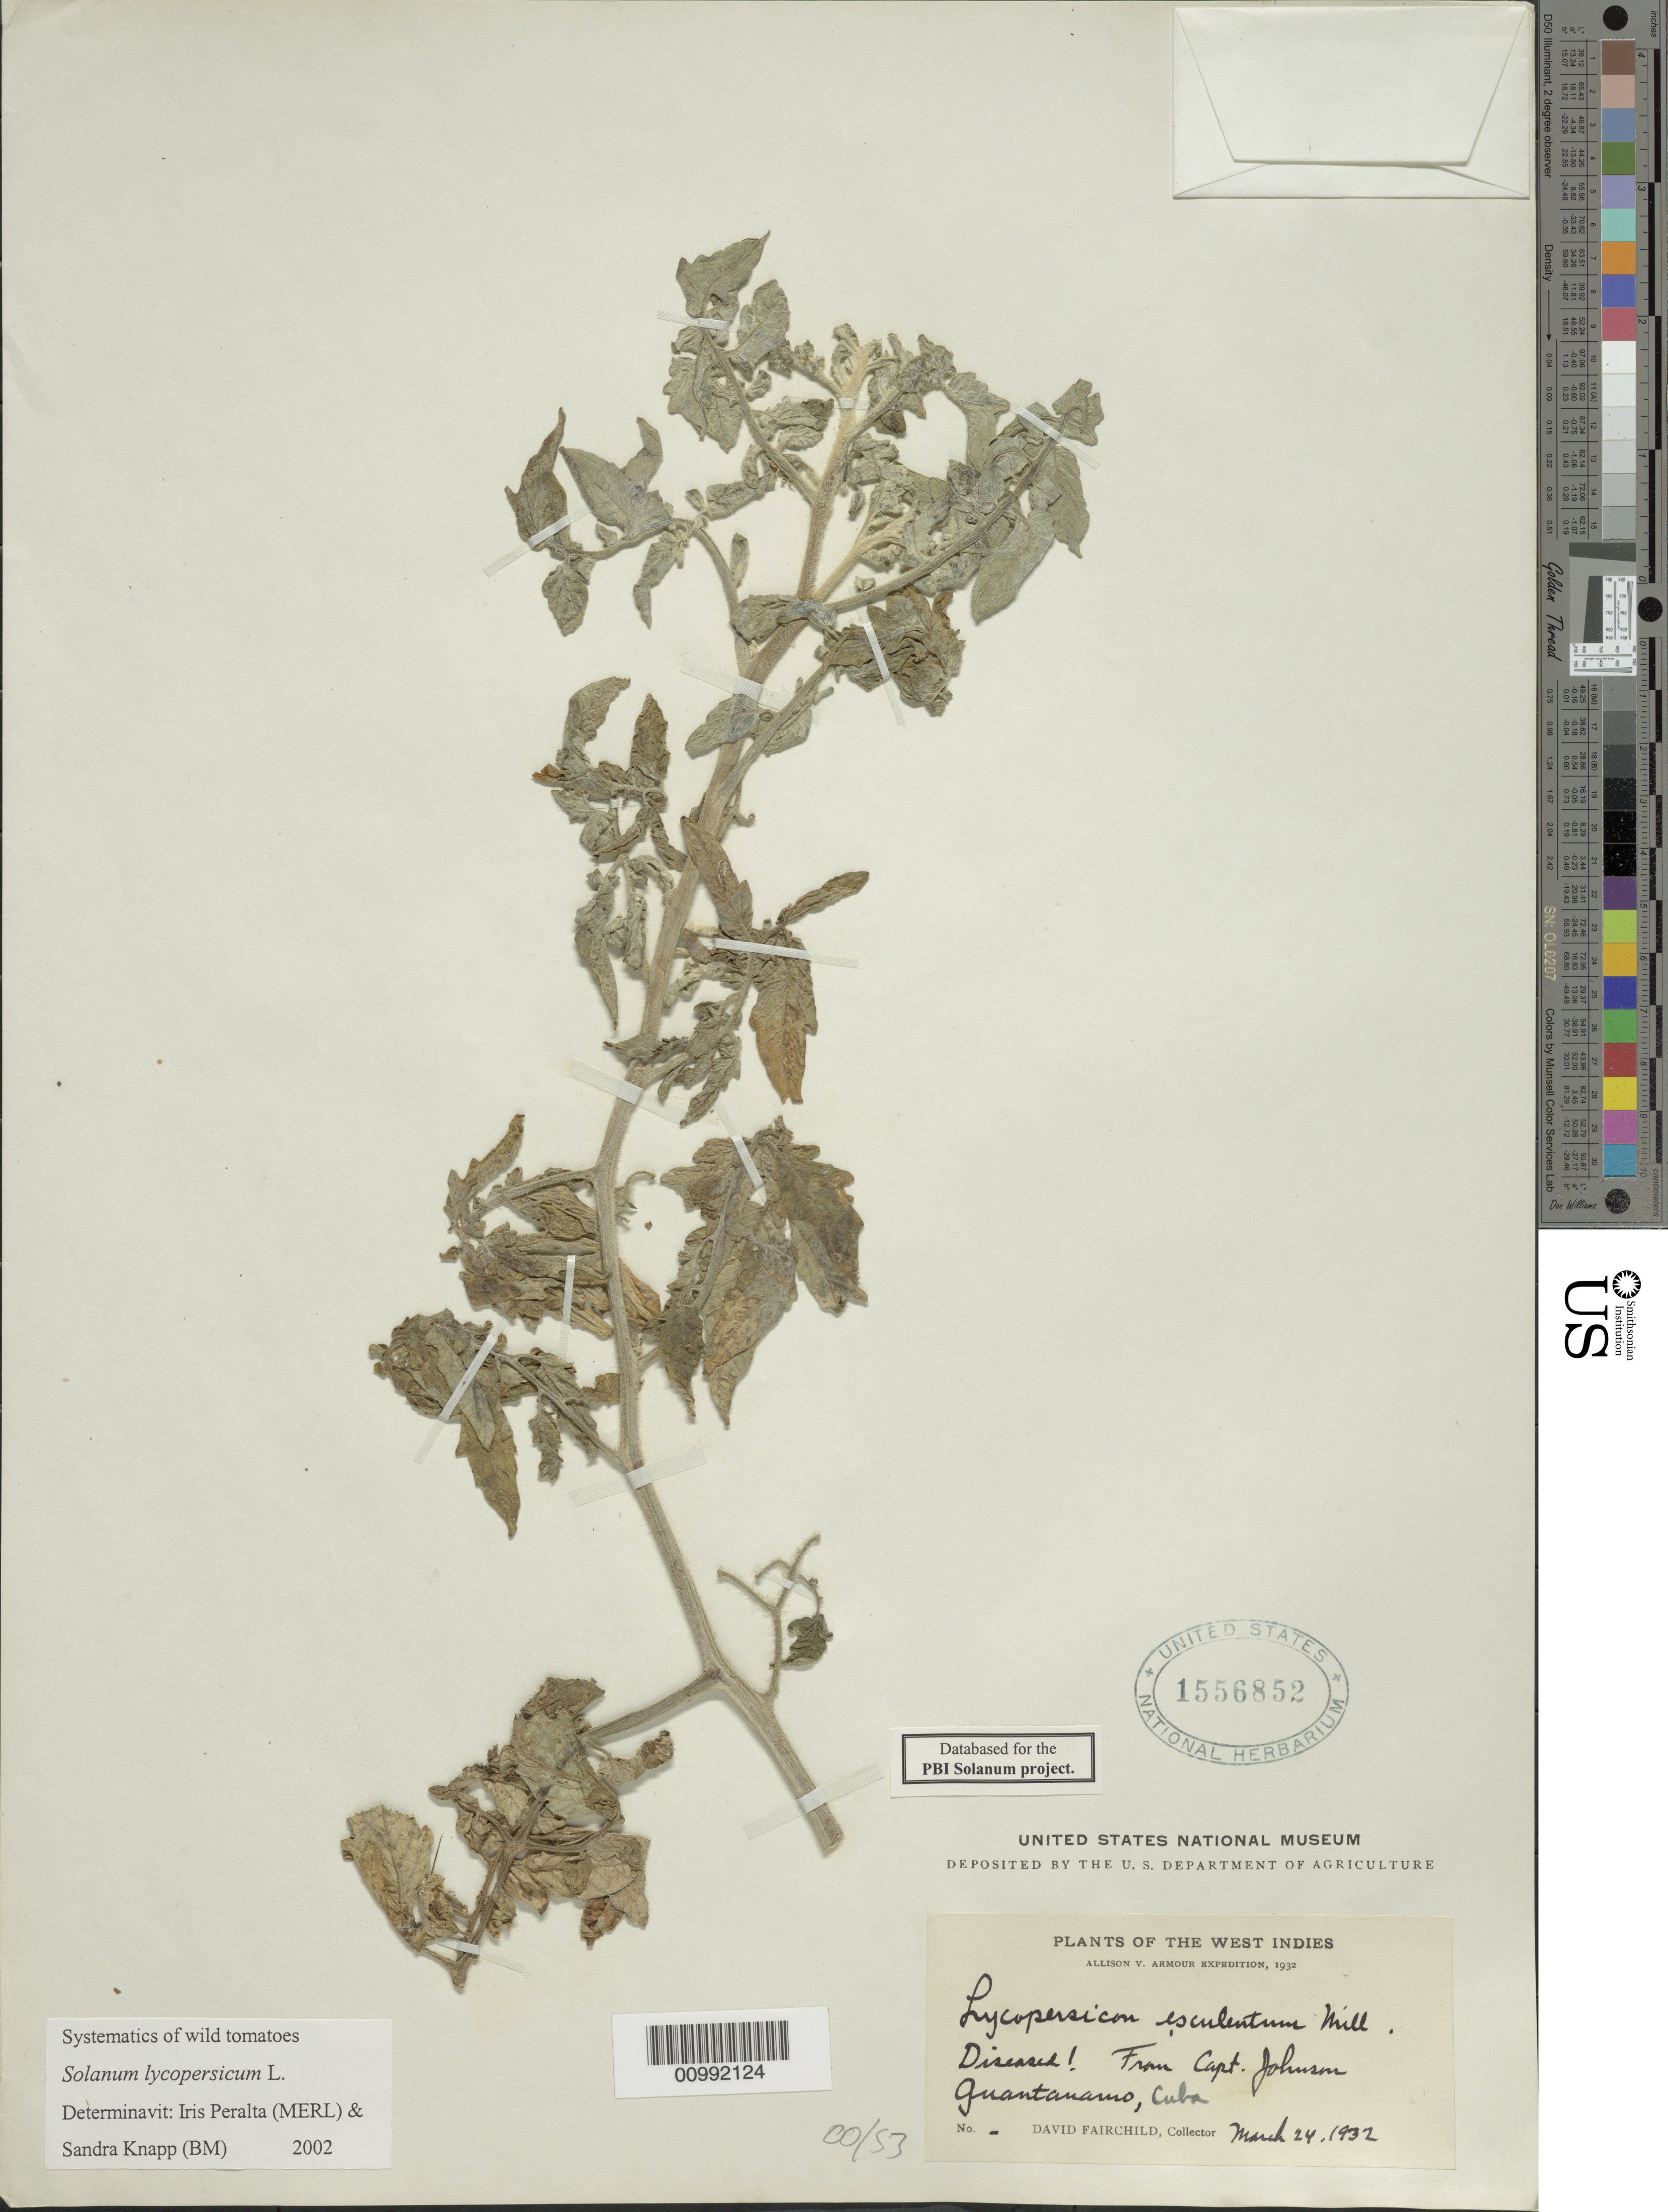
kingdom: Plantae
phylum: Tracheophyta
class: Magnoliopsida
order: Solanales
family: Solanaceae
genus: Solanum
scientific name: Solanum lycopersicum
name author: L.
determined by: Peralta, Iris E.; Knapp, S. D.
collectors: D. Fairchild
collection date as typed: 24 Mar 1932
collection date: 1932-03-24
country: Cuba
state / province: Guantanamo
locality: Guantanamo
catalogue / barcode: US 1556852